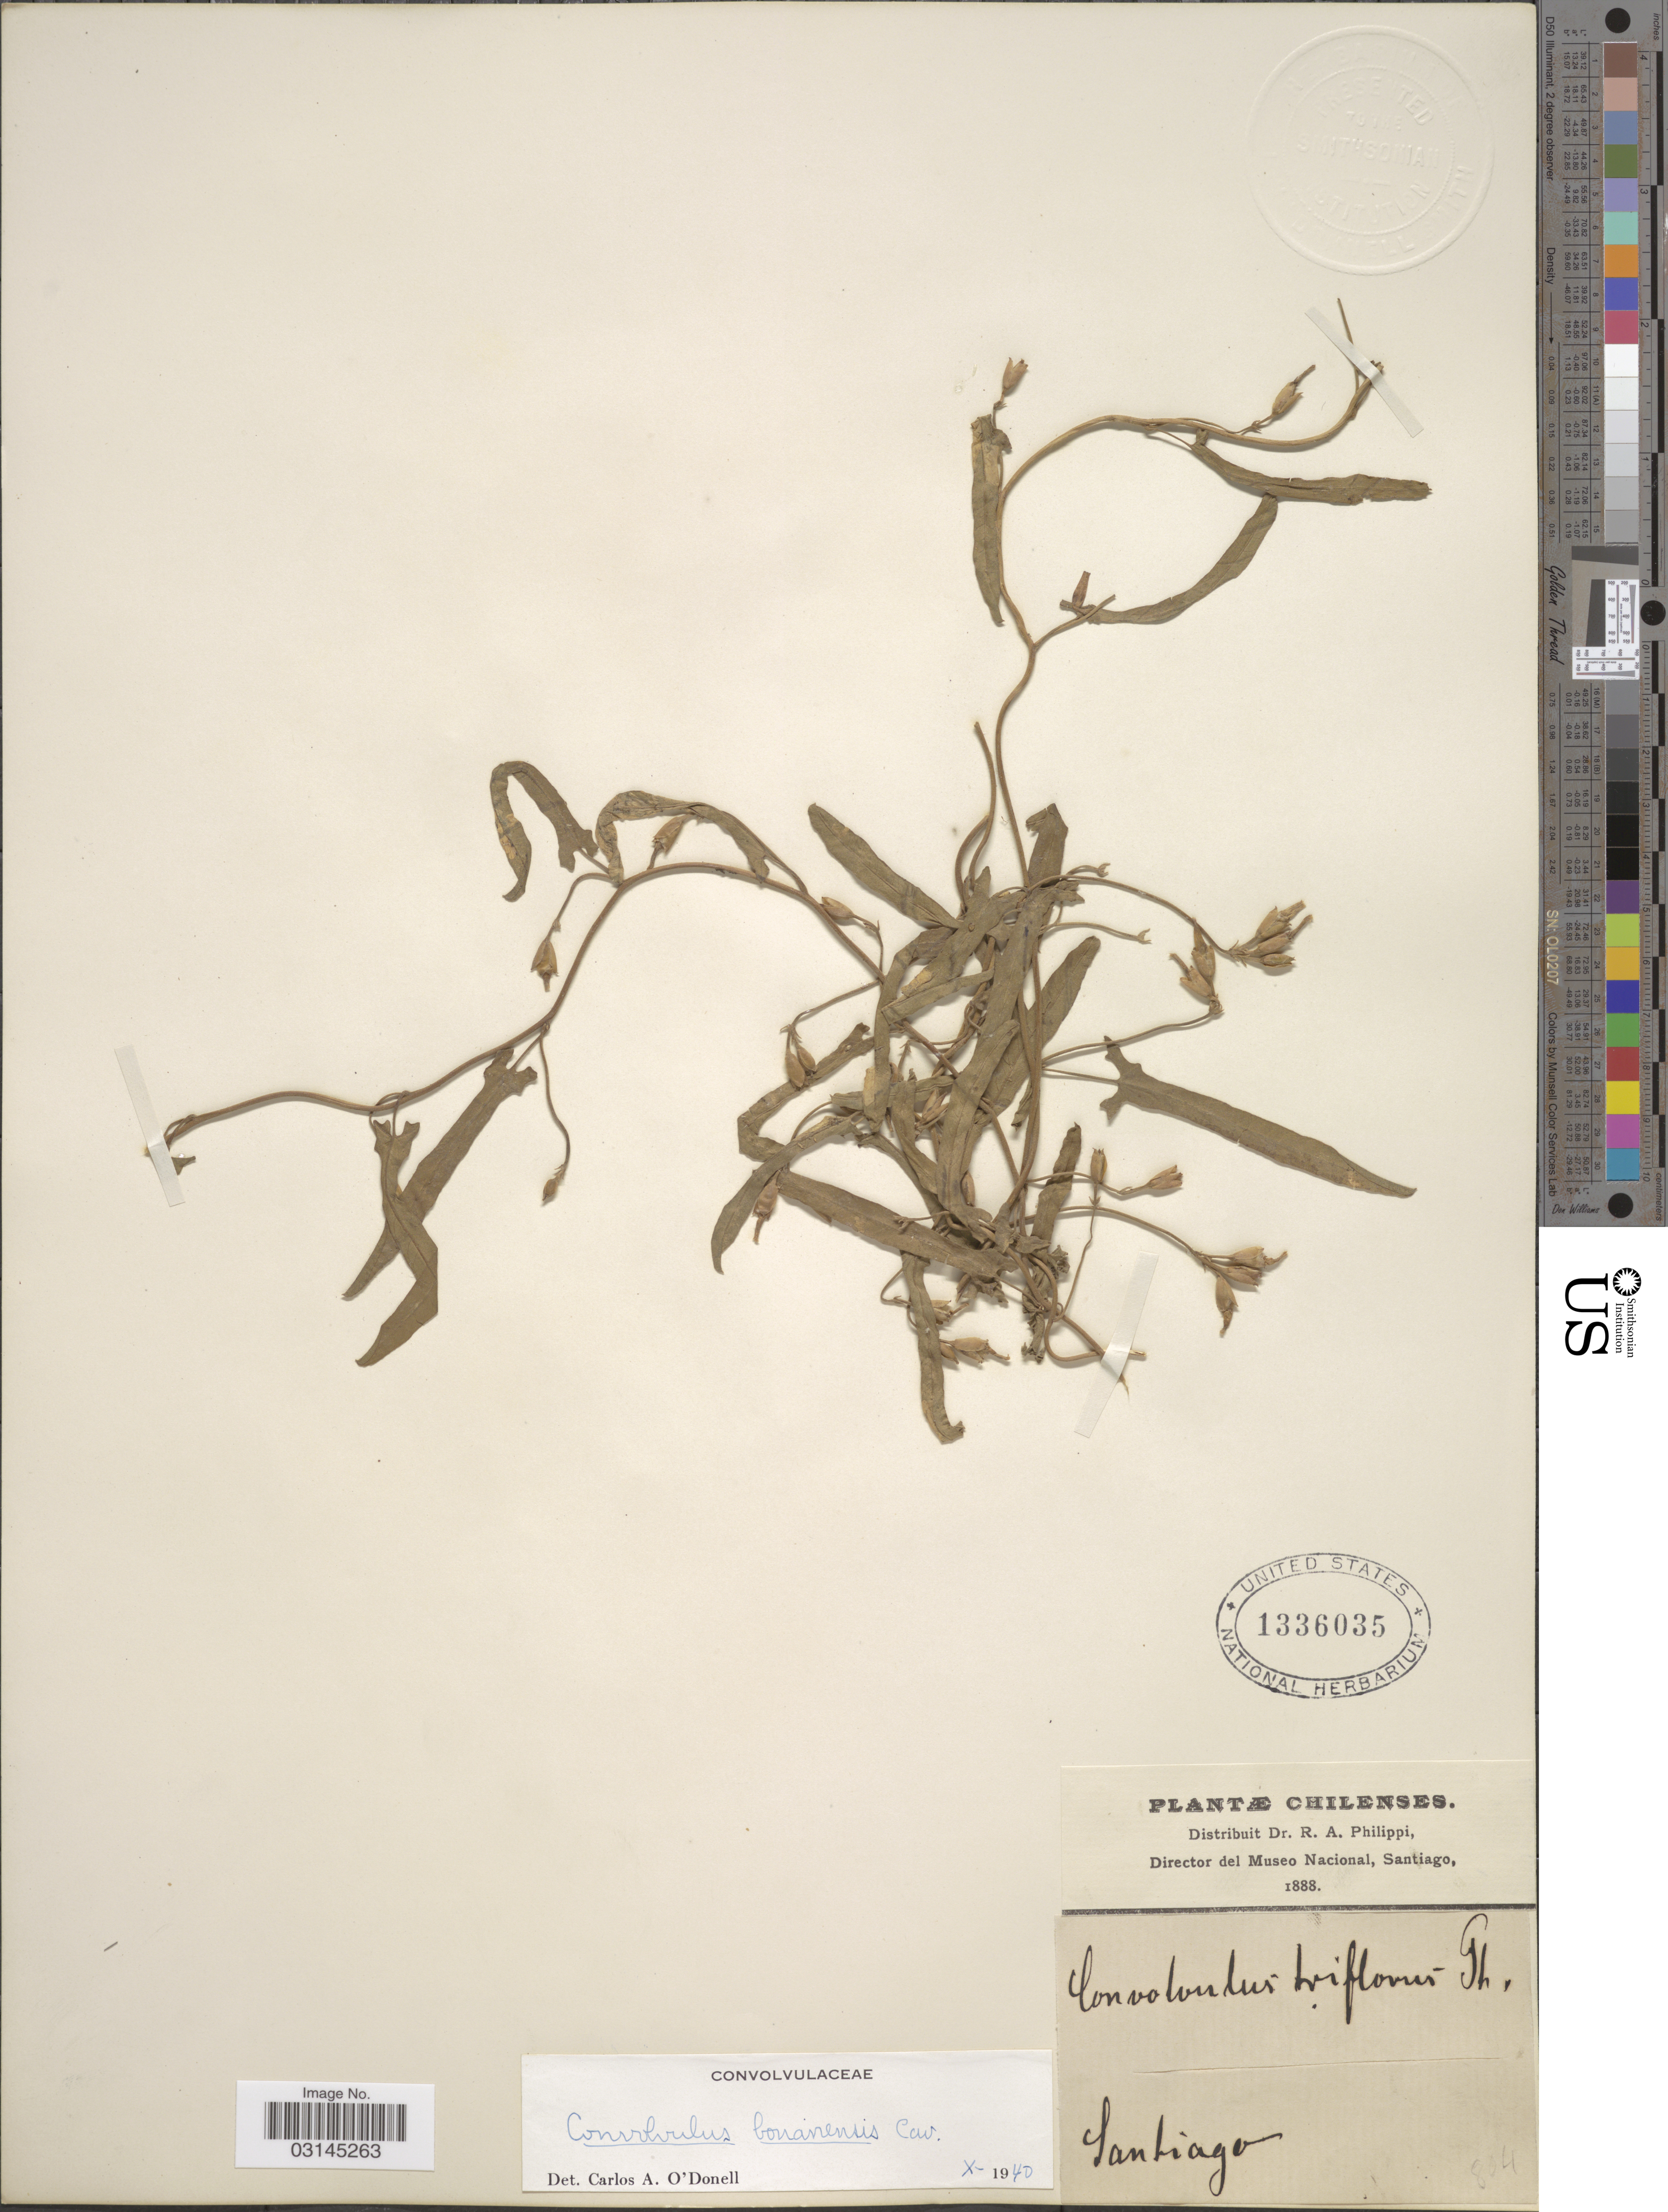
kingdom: Plantae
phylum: Tracheophyta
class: Magnoliopsida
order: Solanales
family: Convolvulaceae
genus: Convolvulus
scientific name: Convolvulus bonariensis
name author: Cav.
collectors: ex. herb. R.A. Philippi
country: Chile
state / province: Región Metropolitana (RM)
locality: Santiago.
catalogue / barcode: US 1336035